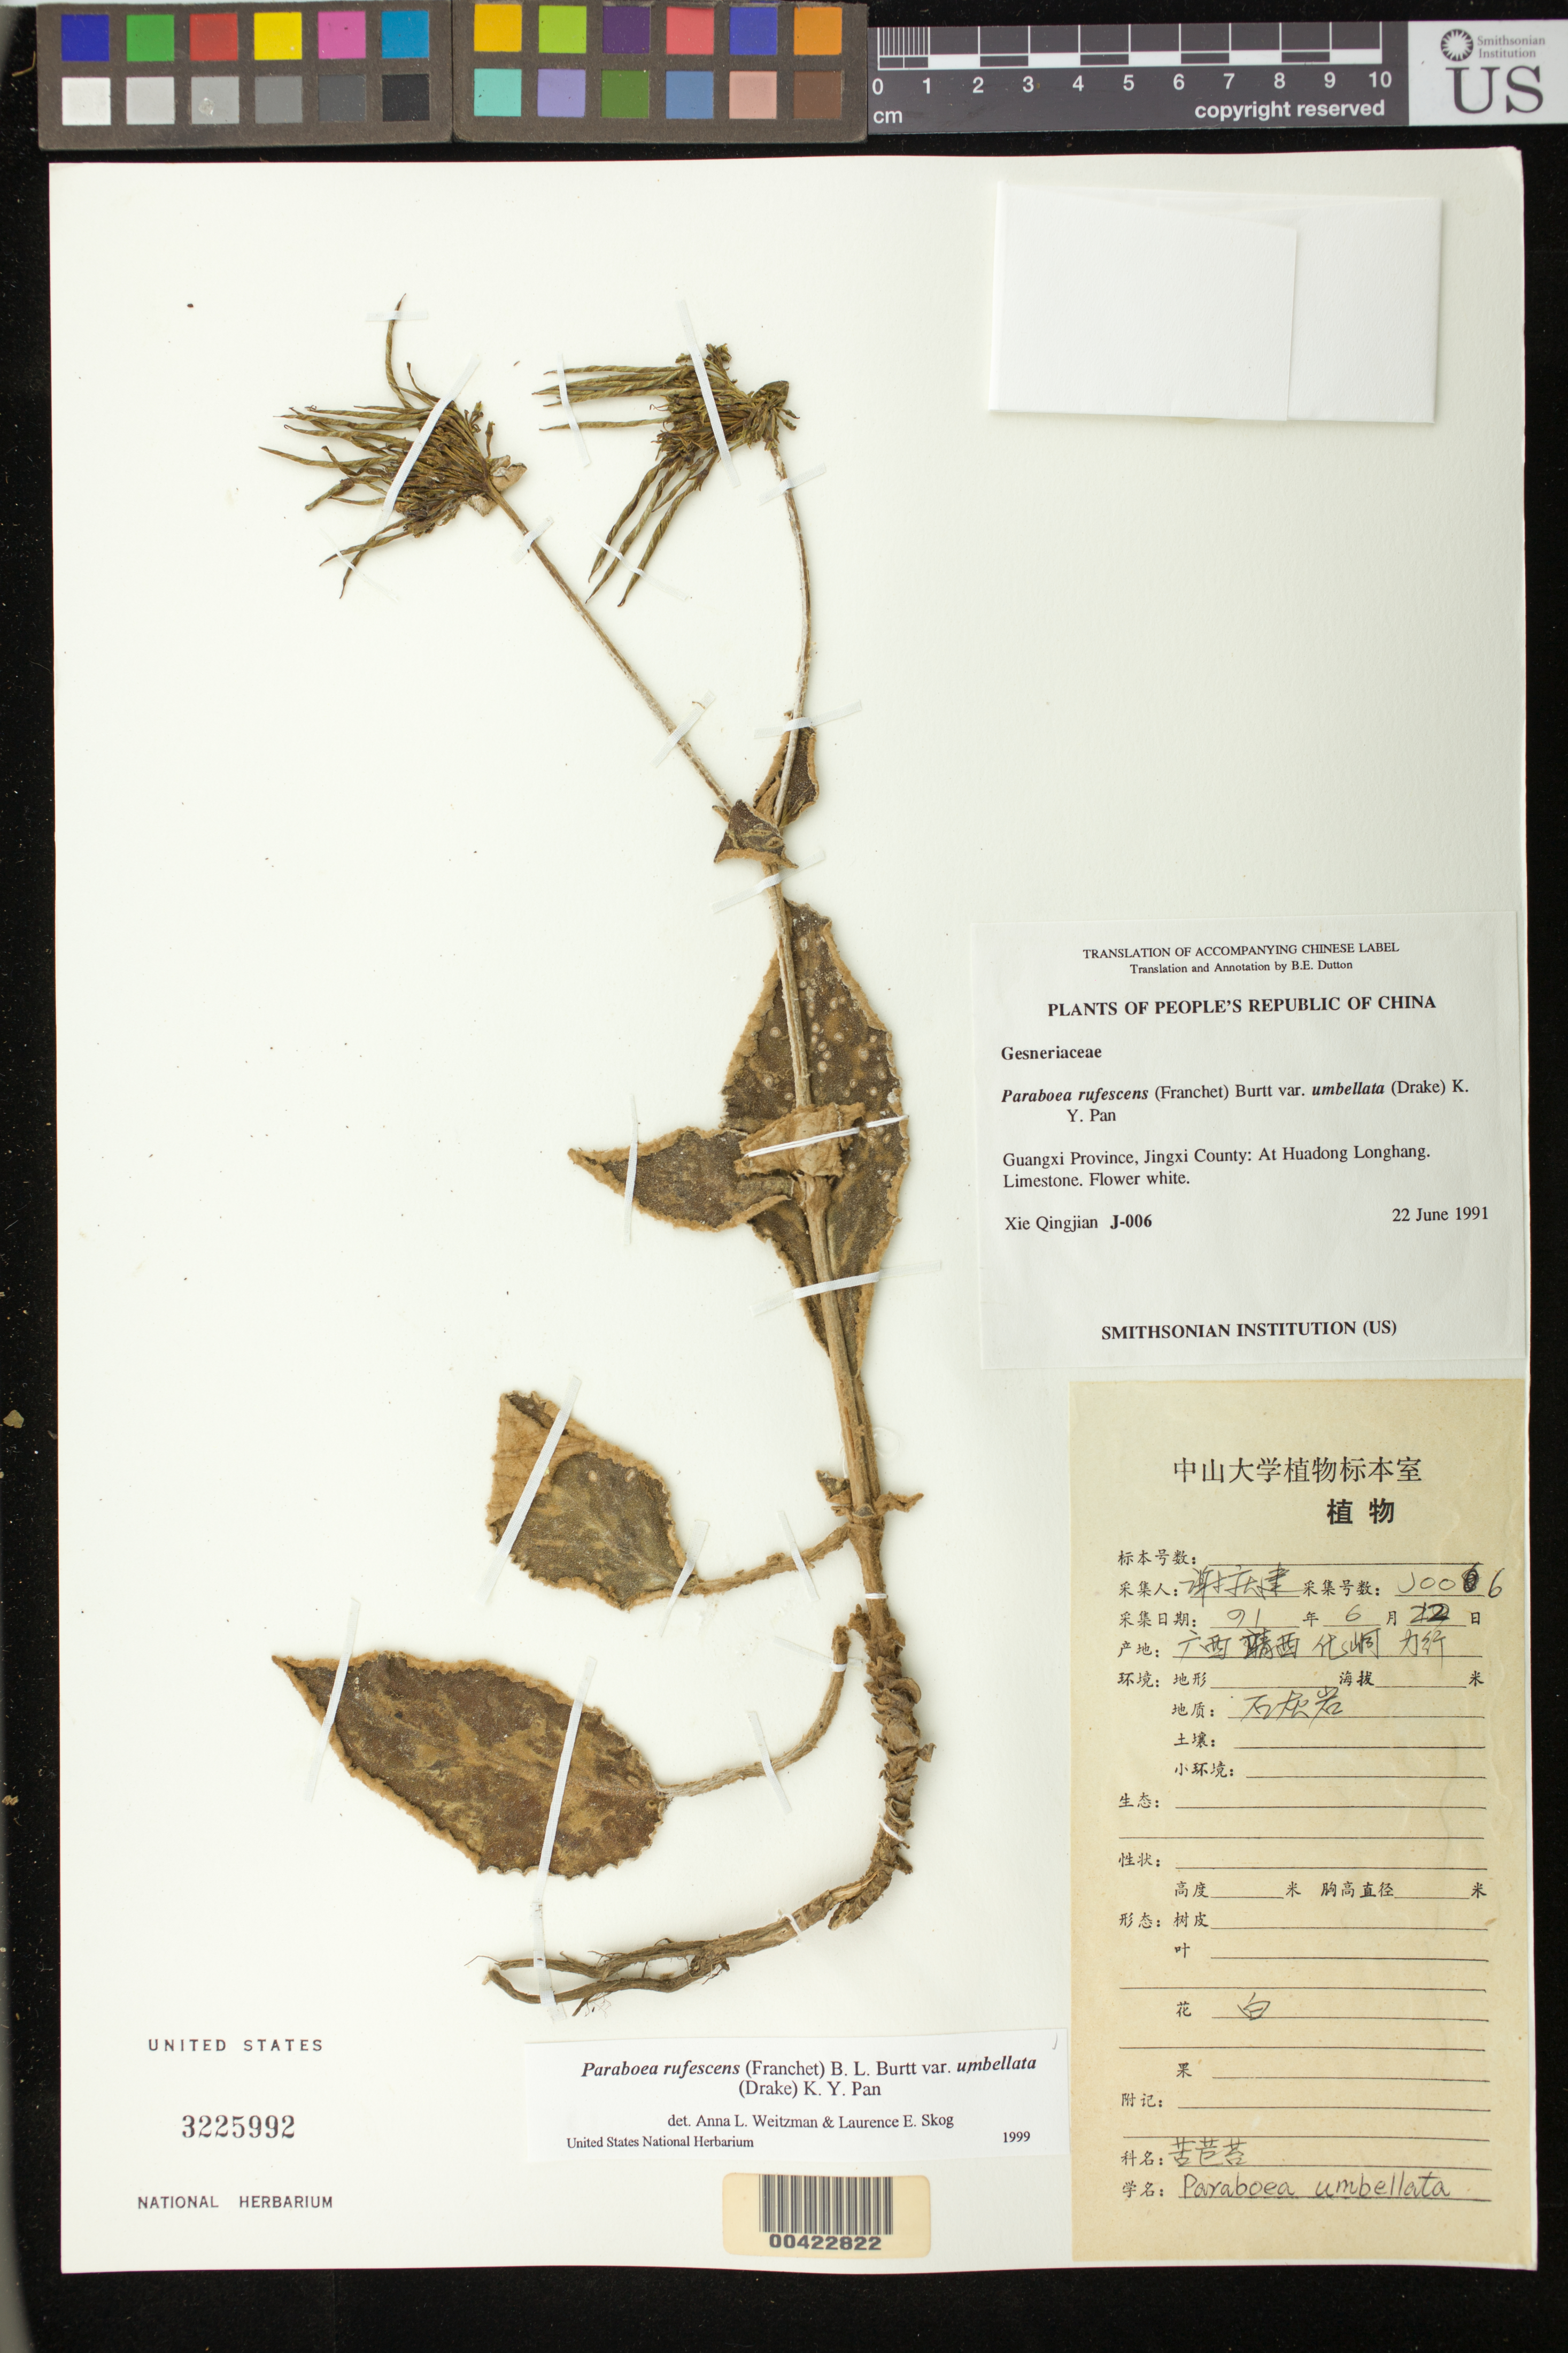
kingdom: Plantae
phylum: Tracheophyta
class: Magnoliopsida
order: Lamiales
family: Gesneriaceae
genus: Paraboea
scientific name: Paraboea rufescens var. umbellata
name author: (Drake) K.Y. Pan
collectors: Q. Xie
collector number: J-006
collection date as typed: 22 Jun 1991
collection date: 1991-06-22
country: China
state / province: Guangxi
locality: Jingxi co., At huadong longhang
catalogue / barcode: US 3225992